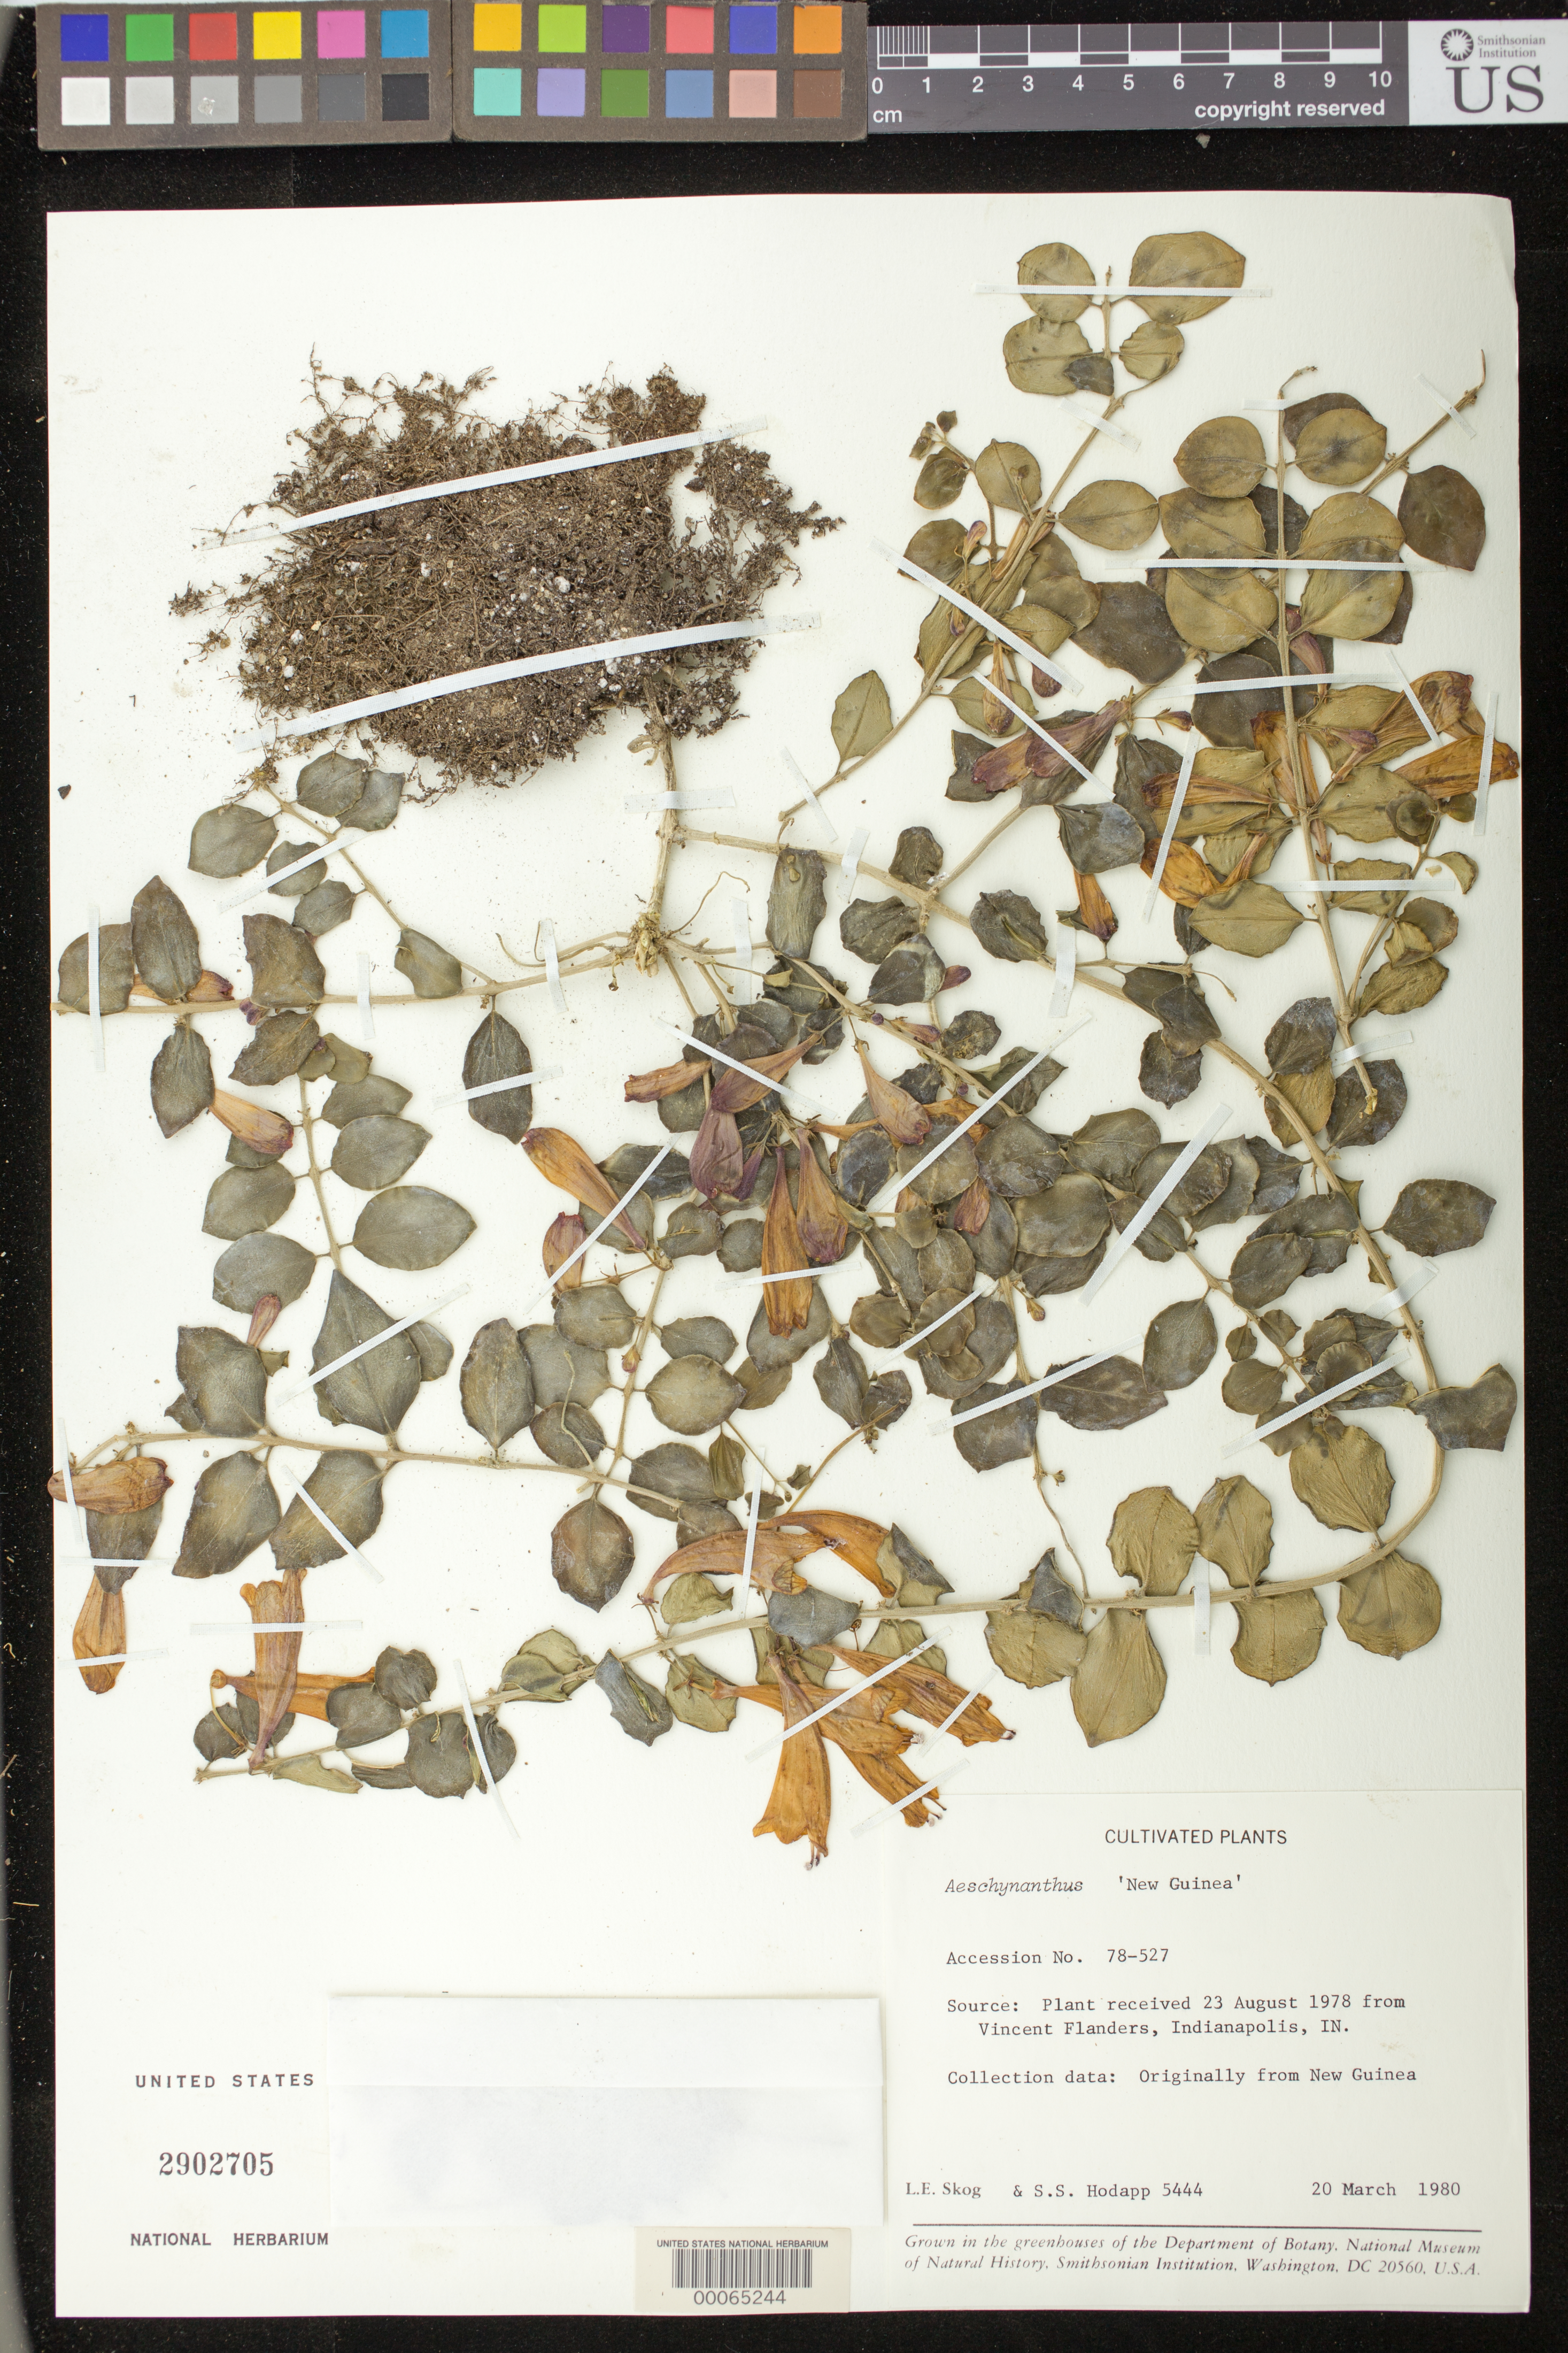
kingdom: Plantae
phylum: Tracheophyta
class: Magnoliopsida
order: Lamiales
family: Gesneriaceae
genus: Aeschynanthus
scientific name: Aeschynanthus 'New Guinea'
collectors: L. E. Skog & S. Hodapp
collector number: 5444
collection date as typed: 20 Mar 1980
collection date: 1980-03-20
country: Papua New Guinea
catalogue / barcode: US 2902705